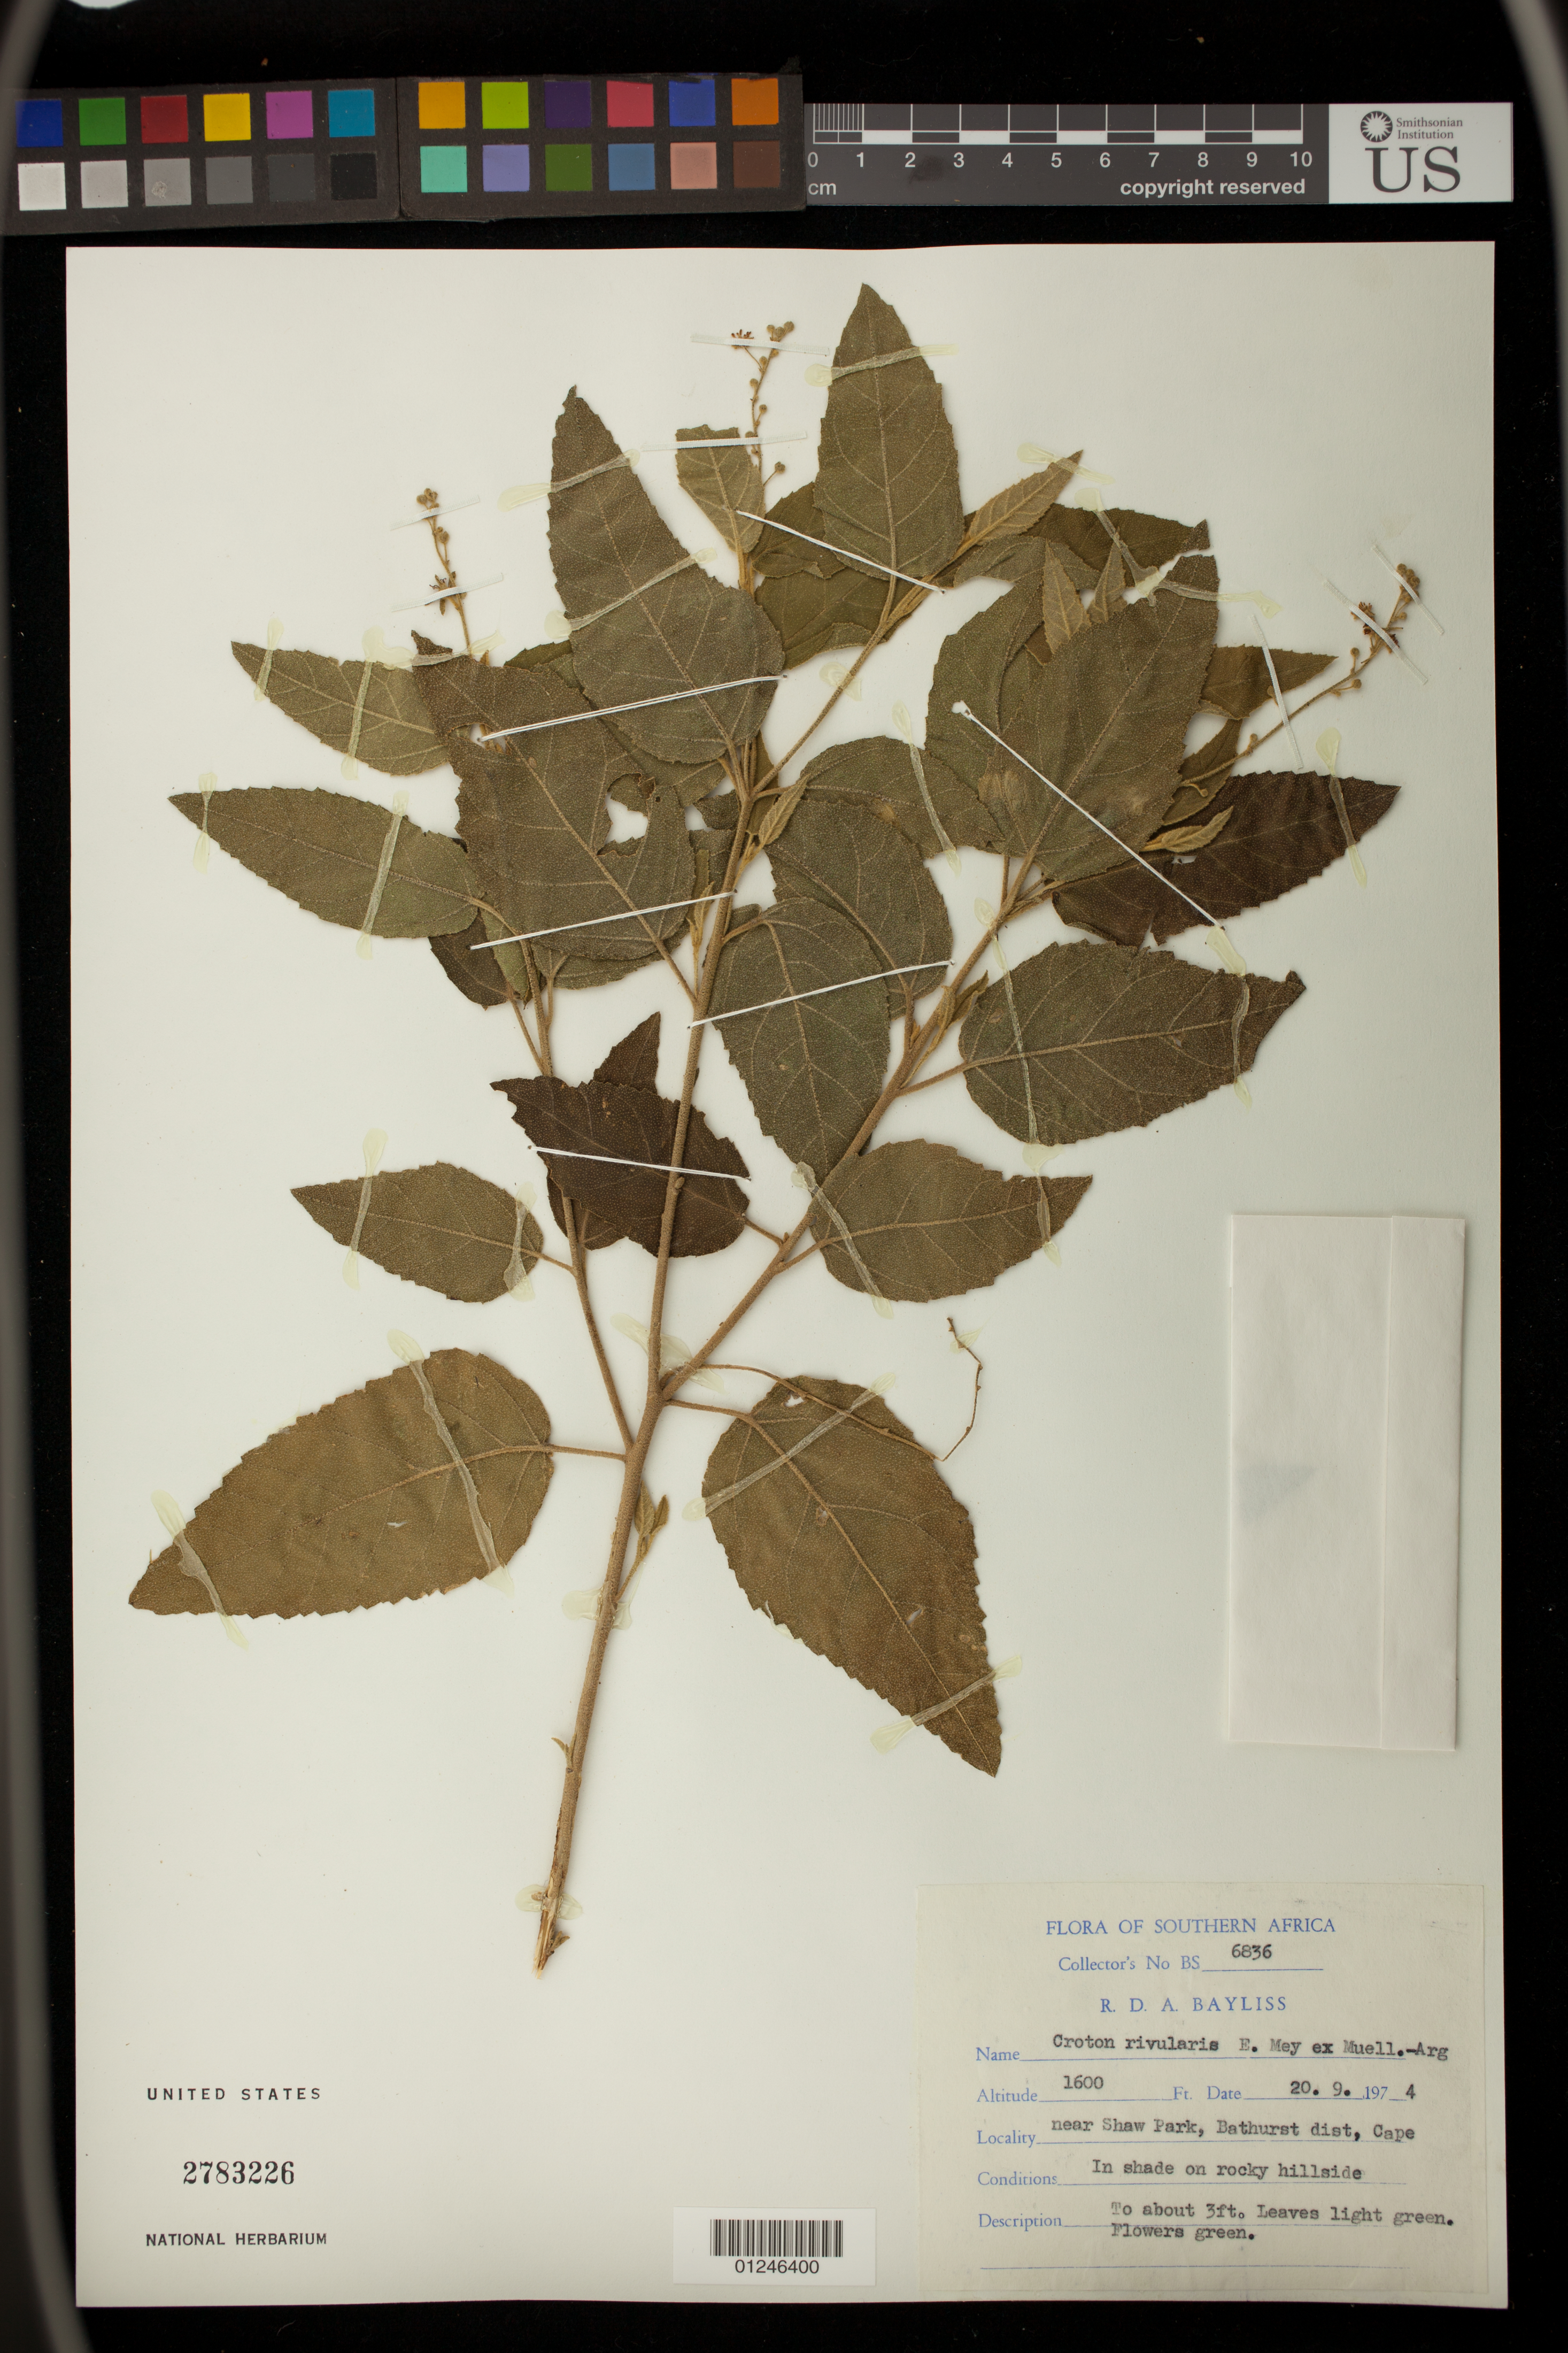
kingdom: Plantae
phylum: Tracheophyta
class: Magnoliopsida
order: Malpighiales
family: Euphorbiaceae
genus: Croton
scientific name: Croton rivularis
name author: Müll. Arg.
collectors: R. Bayliss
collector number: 6836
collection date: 1974-09-20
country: South Africa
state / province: Eastern Cape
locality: near Shaw Park, Bathurst dist, Cape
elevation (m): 488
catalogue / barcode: US 2783226